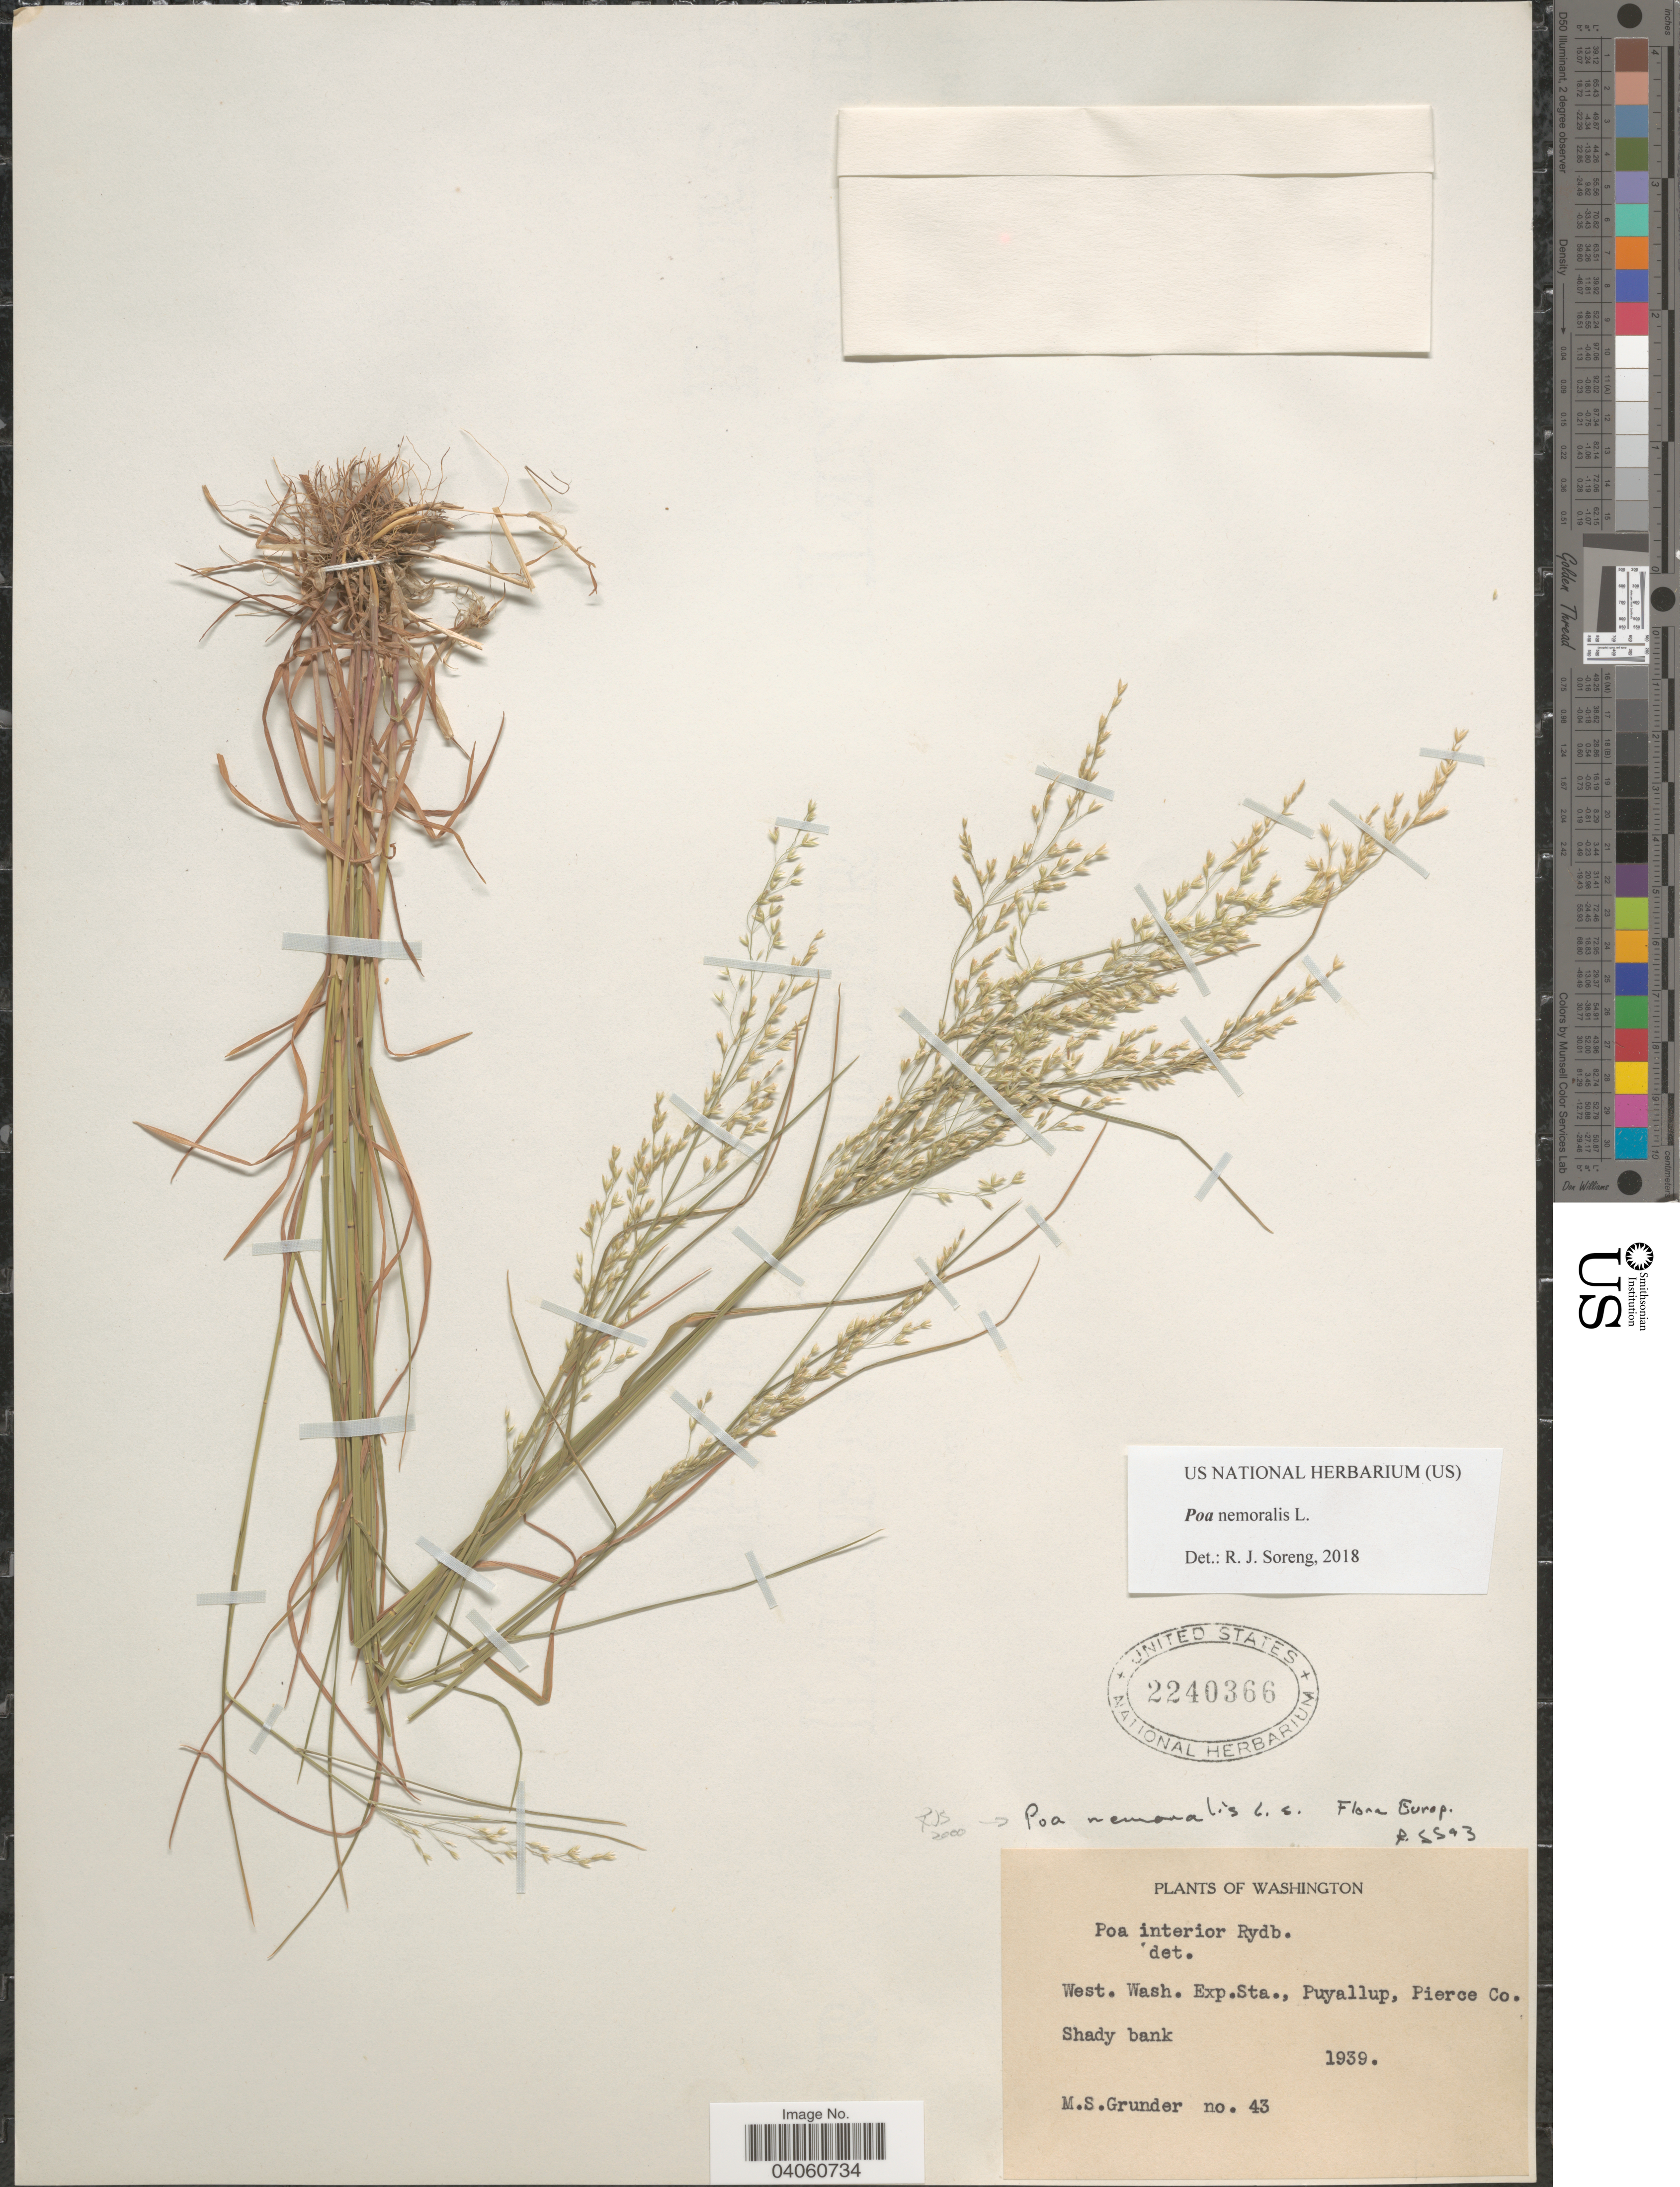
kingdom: Plantae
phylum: Tracheophyta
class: Liliopsida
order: Poales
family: Poaceae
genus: Poa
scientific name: Poa nemoralis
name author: L.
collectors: M. Grunder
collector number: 43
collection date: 1939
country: United States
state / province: Washington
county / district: Pierce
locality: West. Wash. Exp. Sta., Puyallup, Pierce Co.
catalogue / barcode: US 2240366